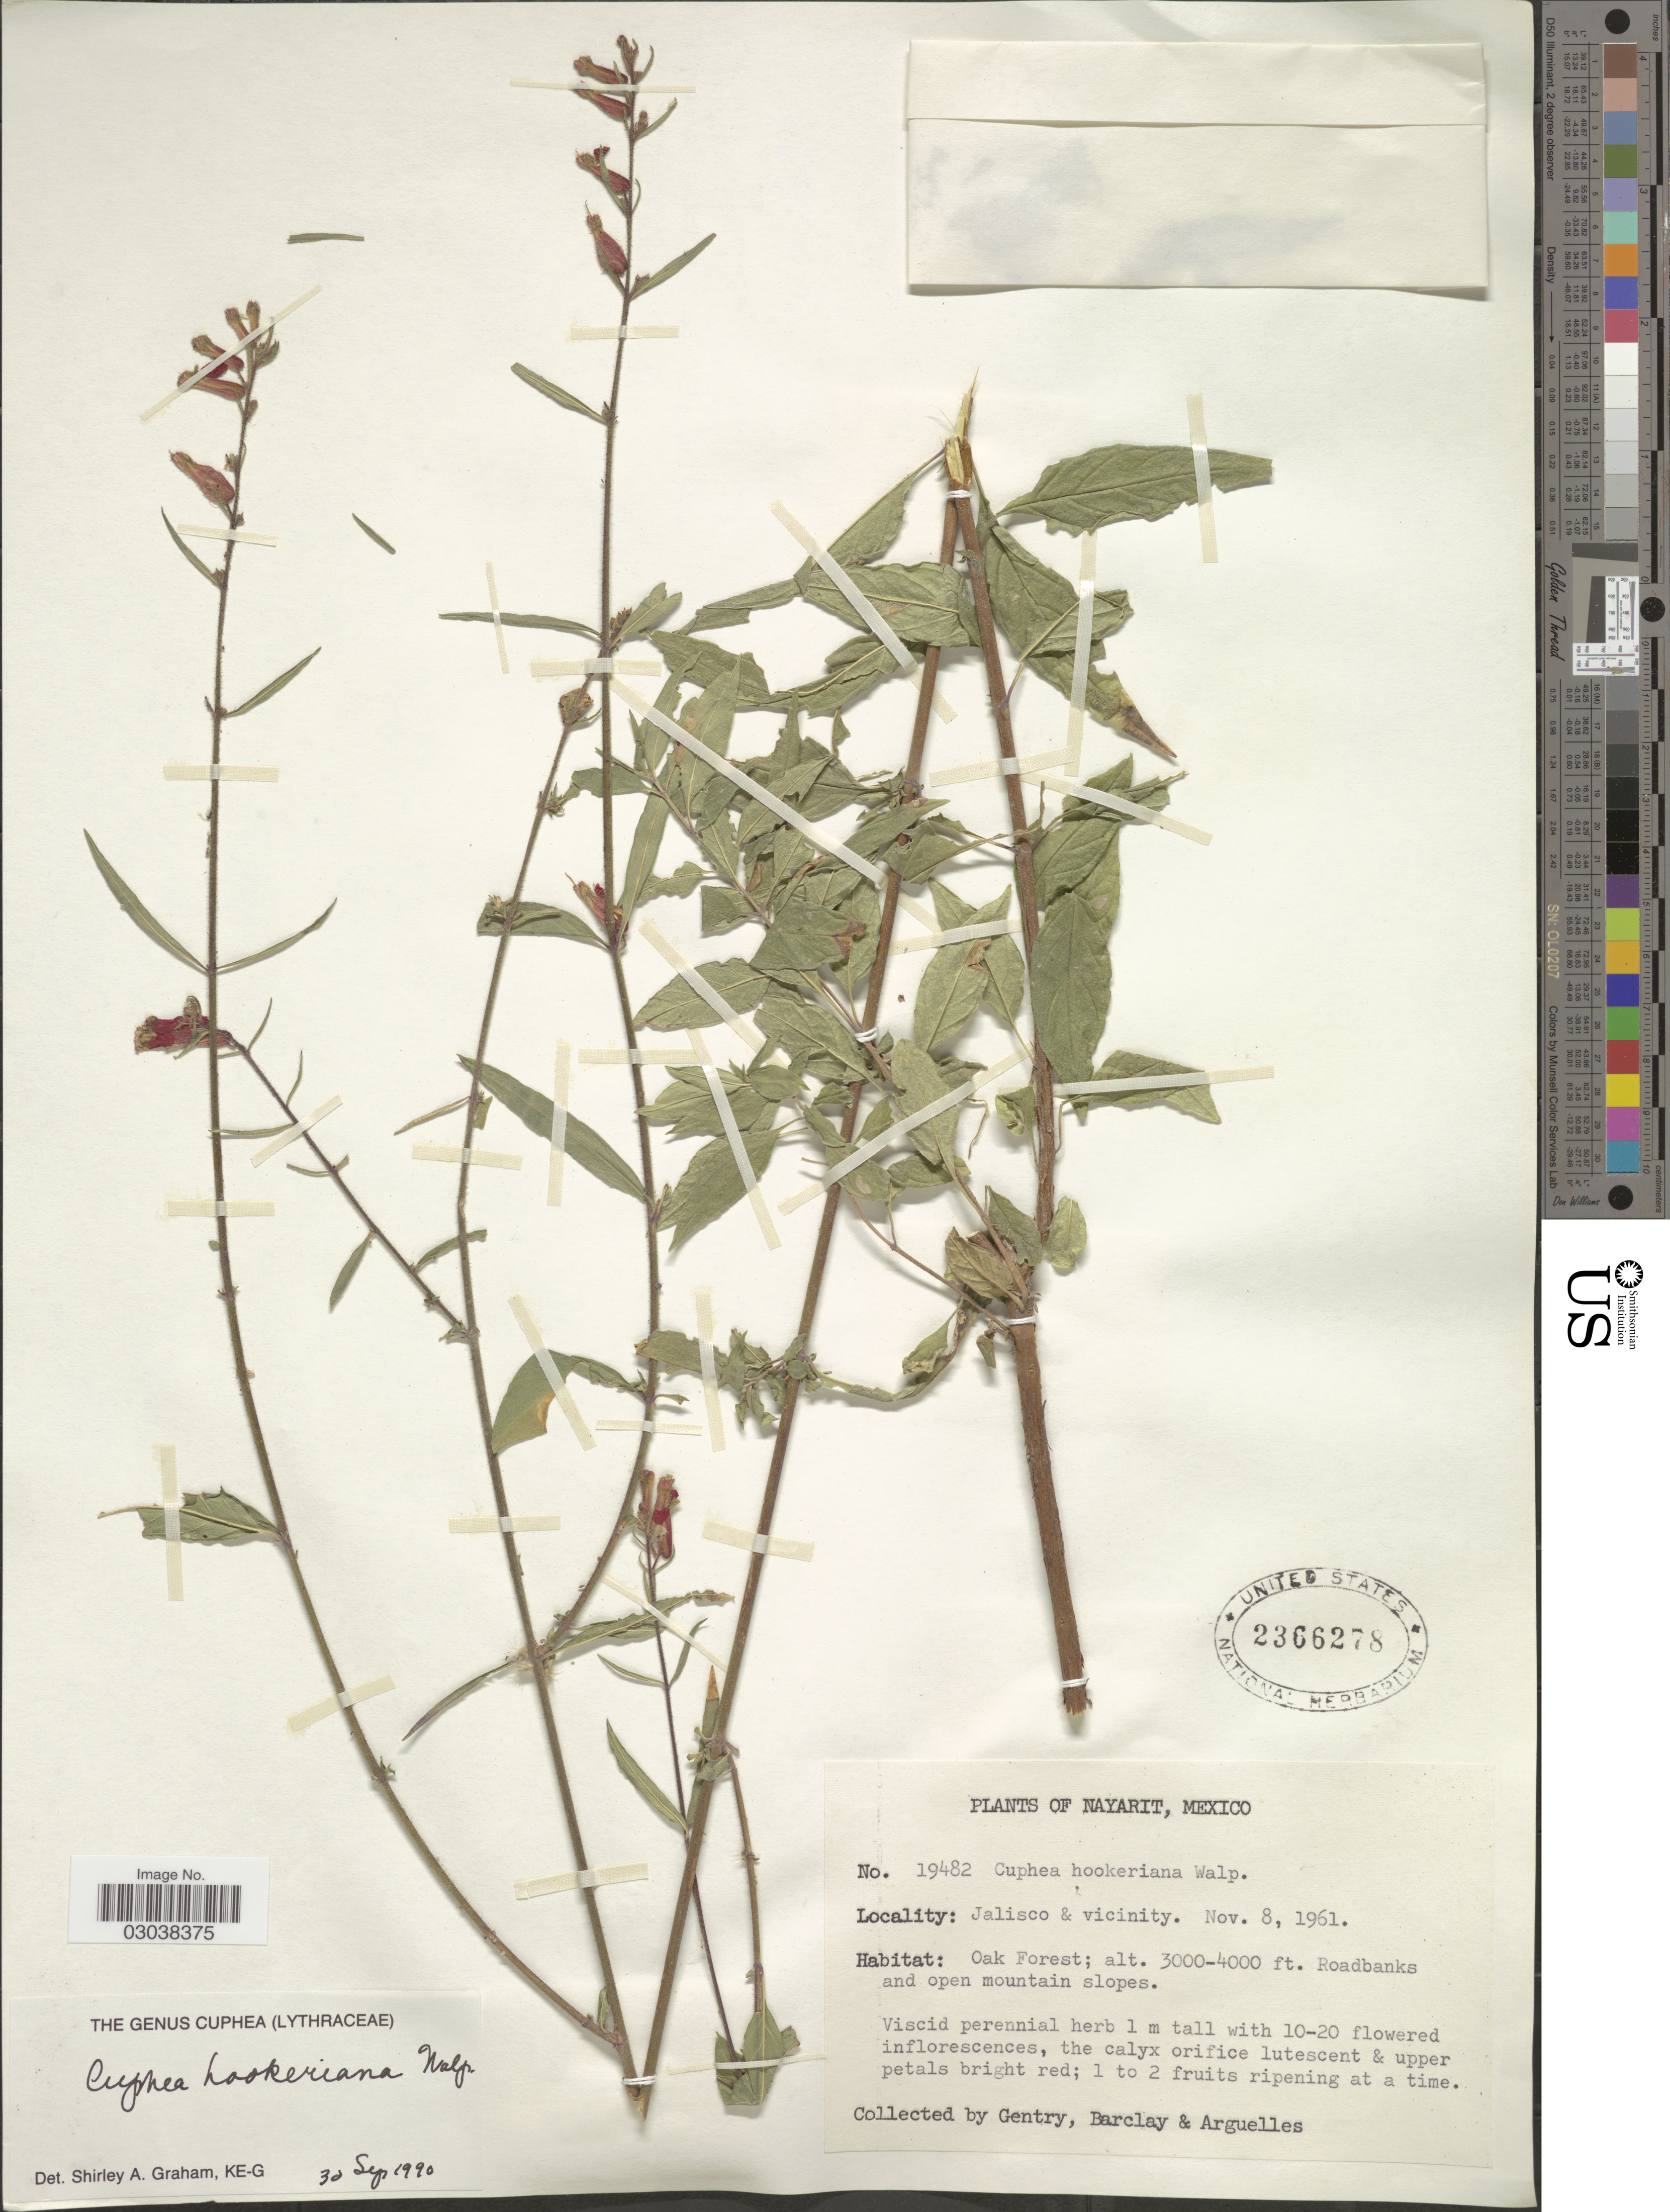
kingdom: Plantae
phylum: Tracheophyta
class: Magnoliopsida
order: Myrtales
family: Lythraceae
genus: Cuphea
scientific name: Cuphea hookeriana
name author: Walp.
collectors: Gentry, --, -- Barclay & Arguelles, --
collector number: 19482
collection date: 1961-11-08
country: Mexico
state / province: Jalisco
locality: Jalisco & vicinity.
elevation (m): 914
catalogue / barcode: US 2366278